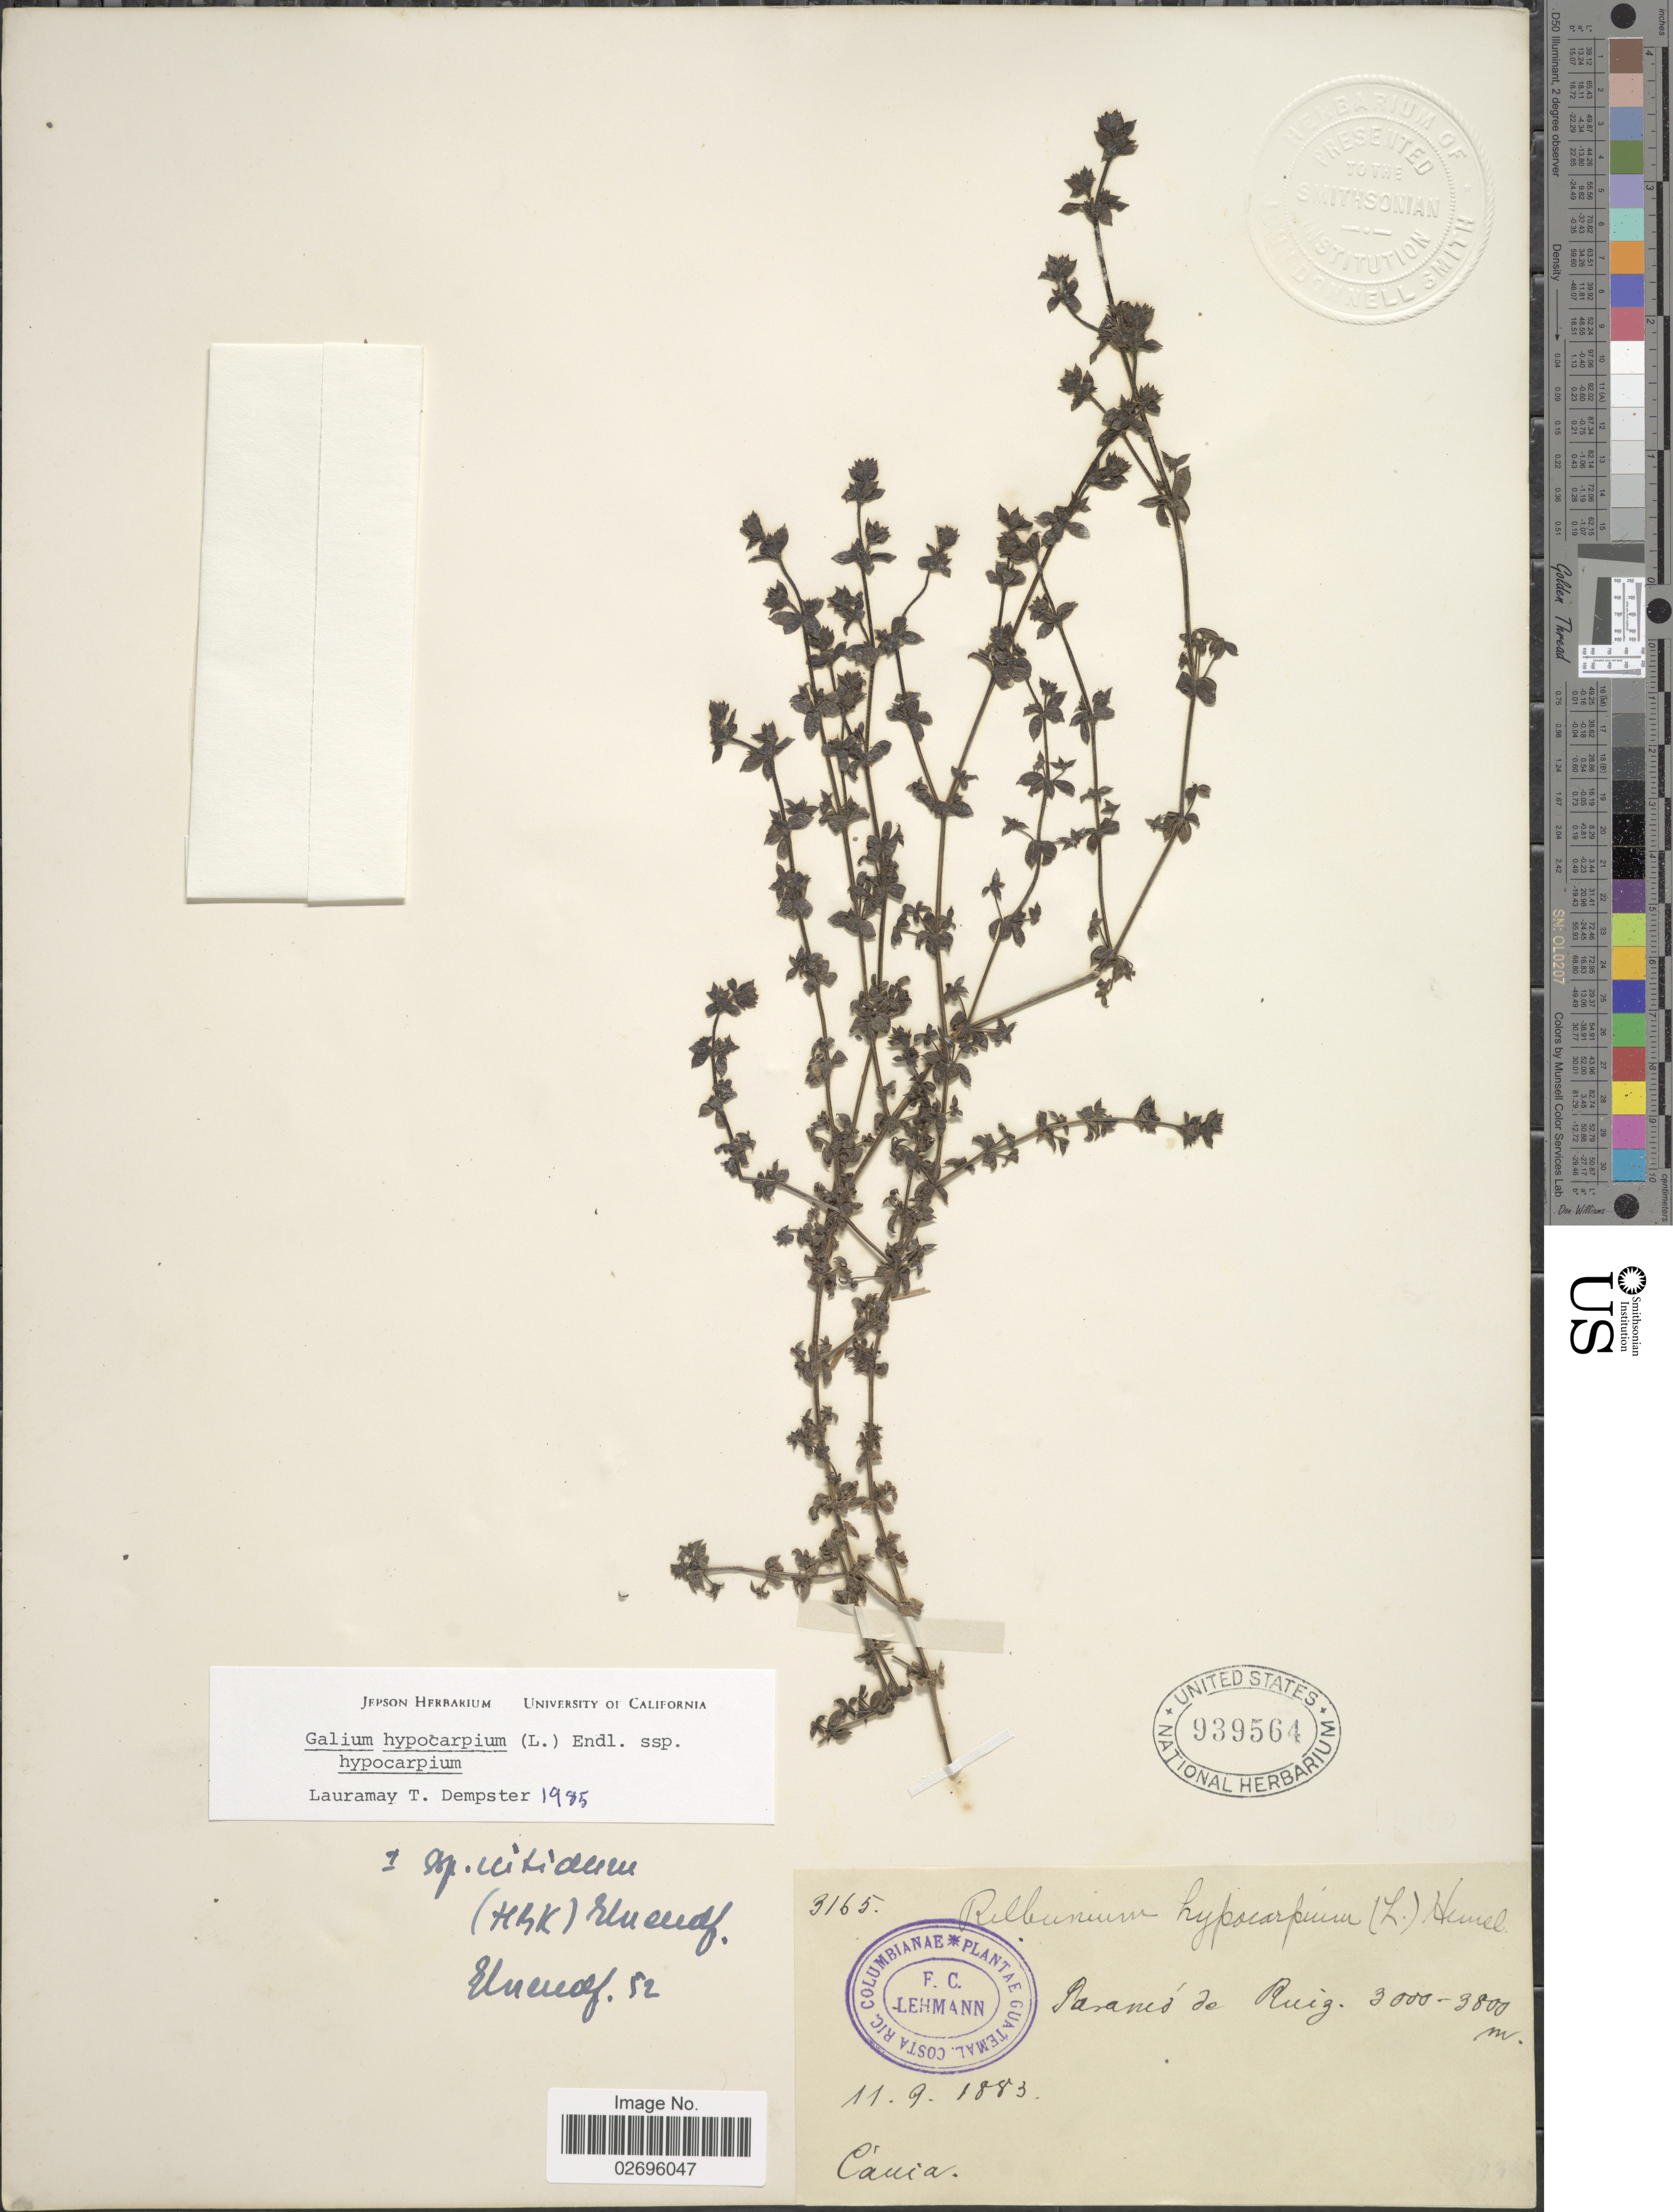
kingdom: Plantae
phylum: Tracheophyta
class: Magnoliopsida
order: Gentianales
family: Rubiaceae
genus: Galium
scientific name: Galium hypocarpium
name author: (L.) Endl. ex Griseb.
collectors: F. C. Lehmann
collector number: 3165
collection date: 1883-09-11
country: Colombia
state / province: Cauca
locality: Paranes de Ruiz.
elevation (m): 3000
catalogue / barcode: US 939564